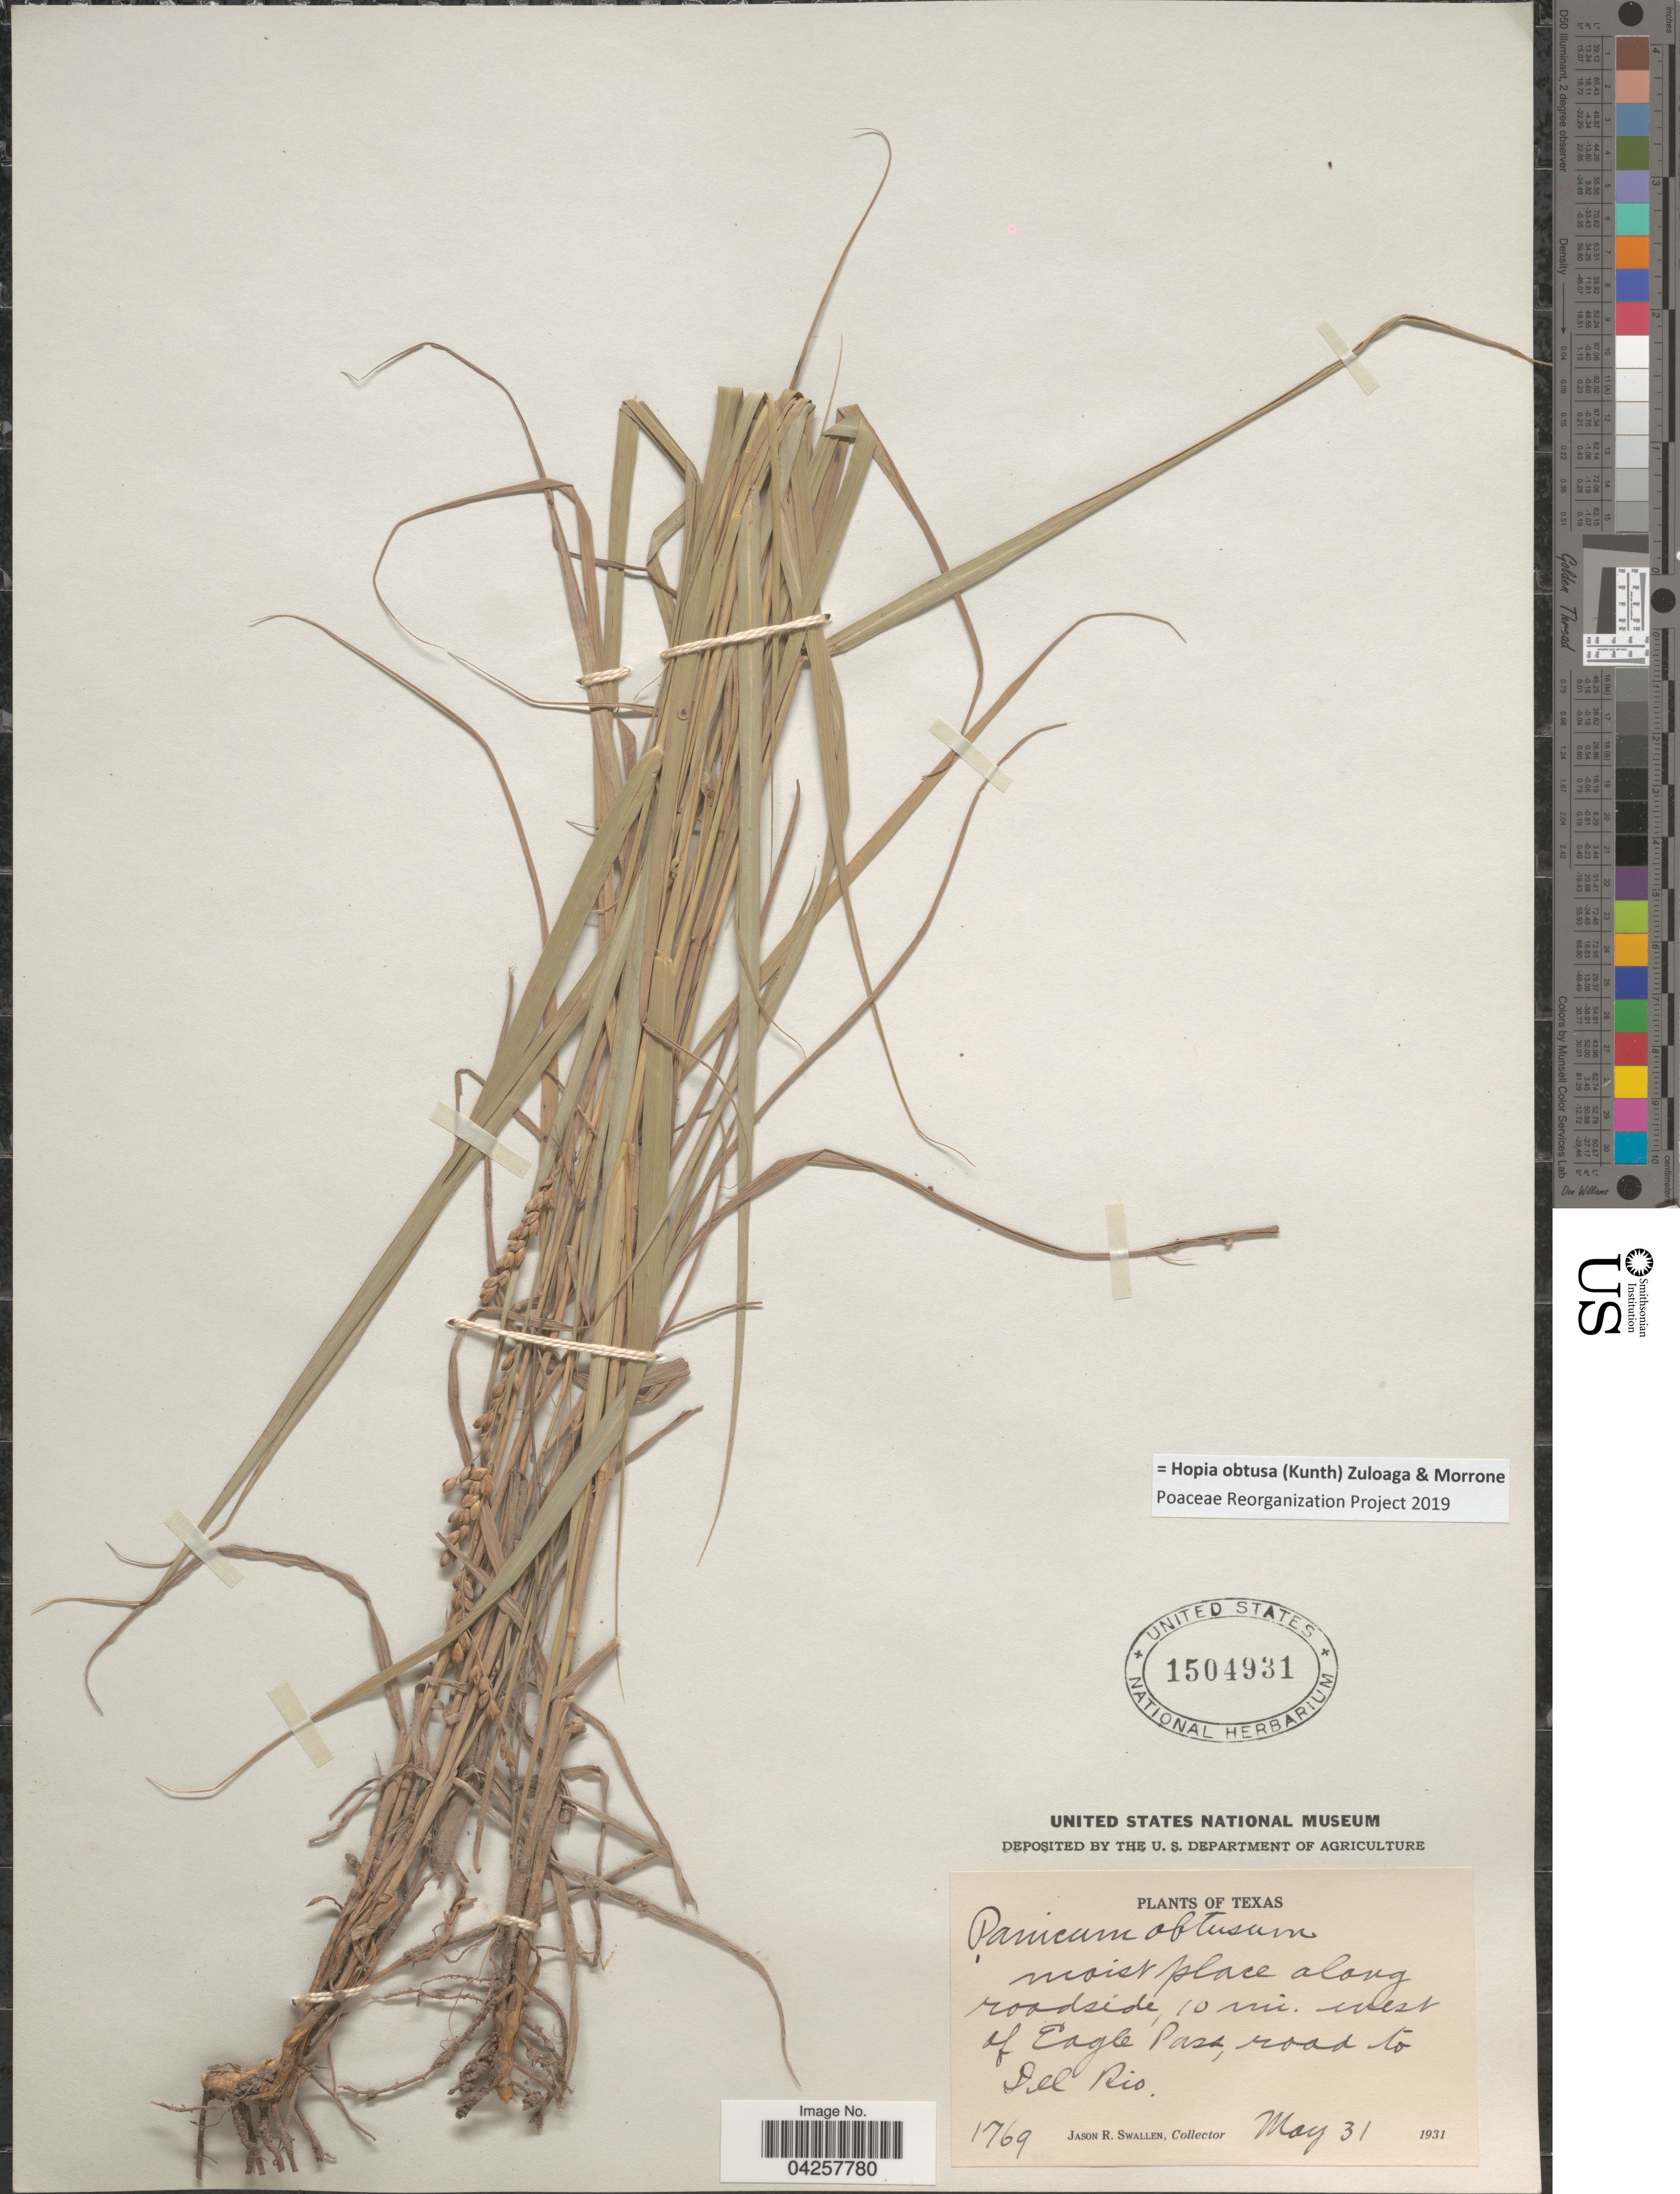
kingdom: Plantae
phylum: Tracheophyta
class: Liliopsida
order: Poales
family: Poaceae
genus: Hopia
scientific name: Hopia obtusa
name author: (Kunth) Zuloaga & Morrone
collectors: J. R. Swallen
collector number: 1769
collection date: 1931-05-31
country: United States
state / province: Texas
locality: Moist place along roadside, 10 mi. west of Eagle Past, road to Del Rio.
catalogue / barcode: US 1504931